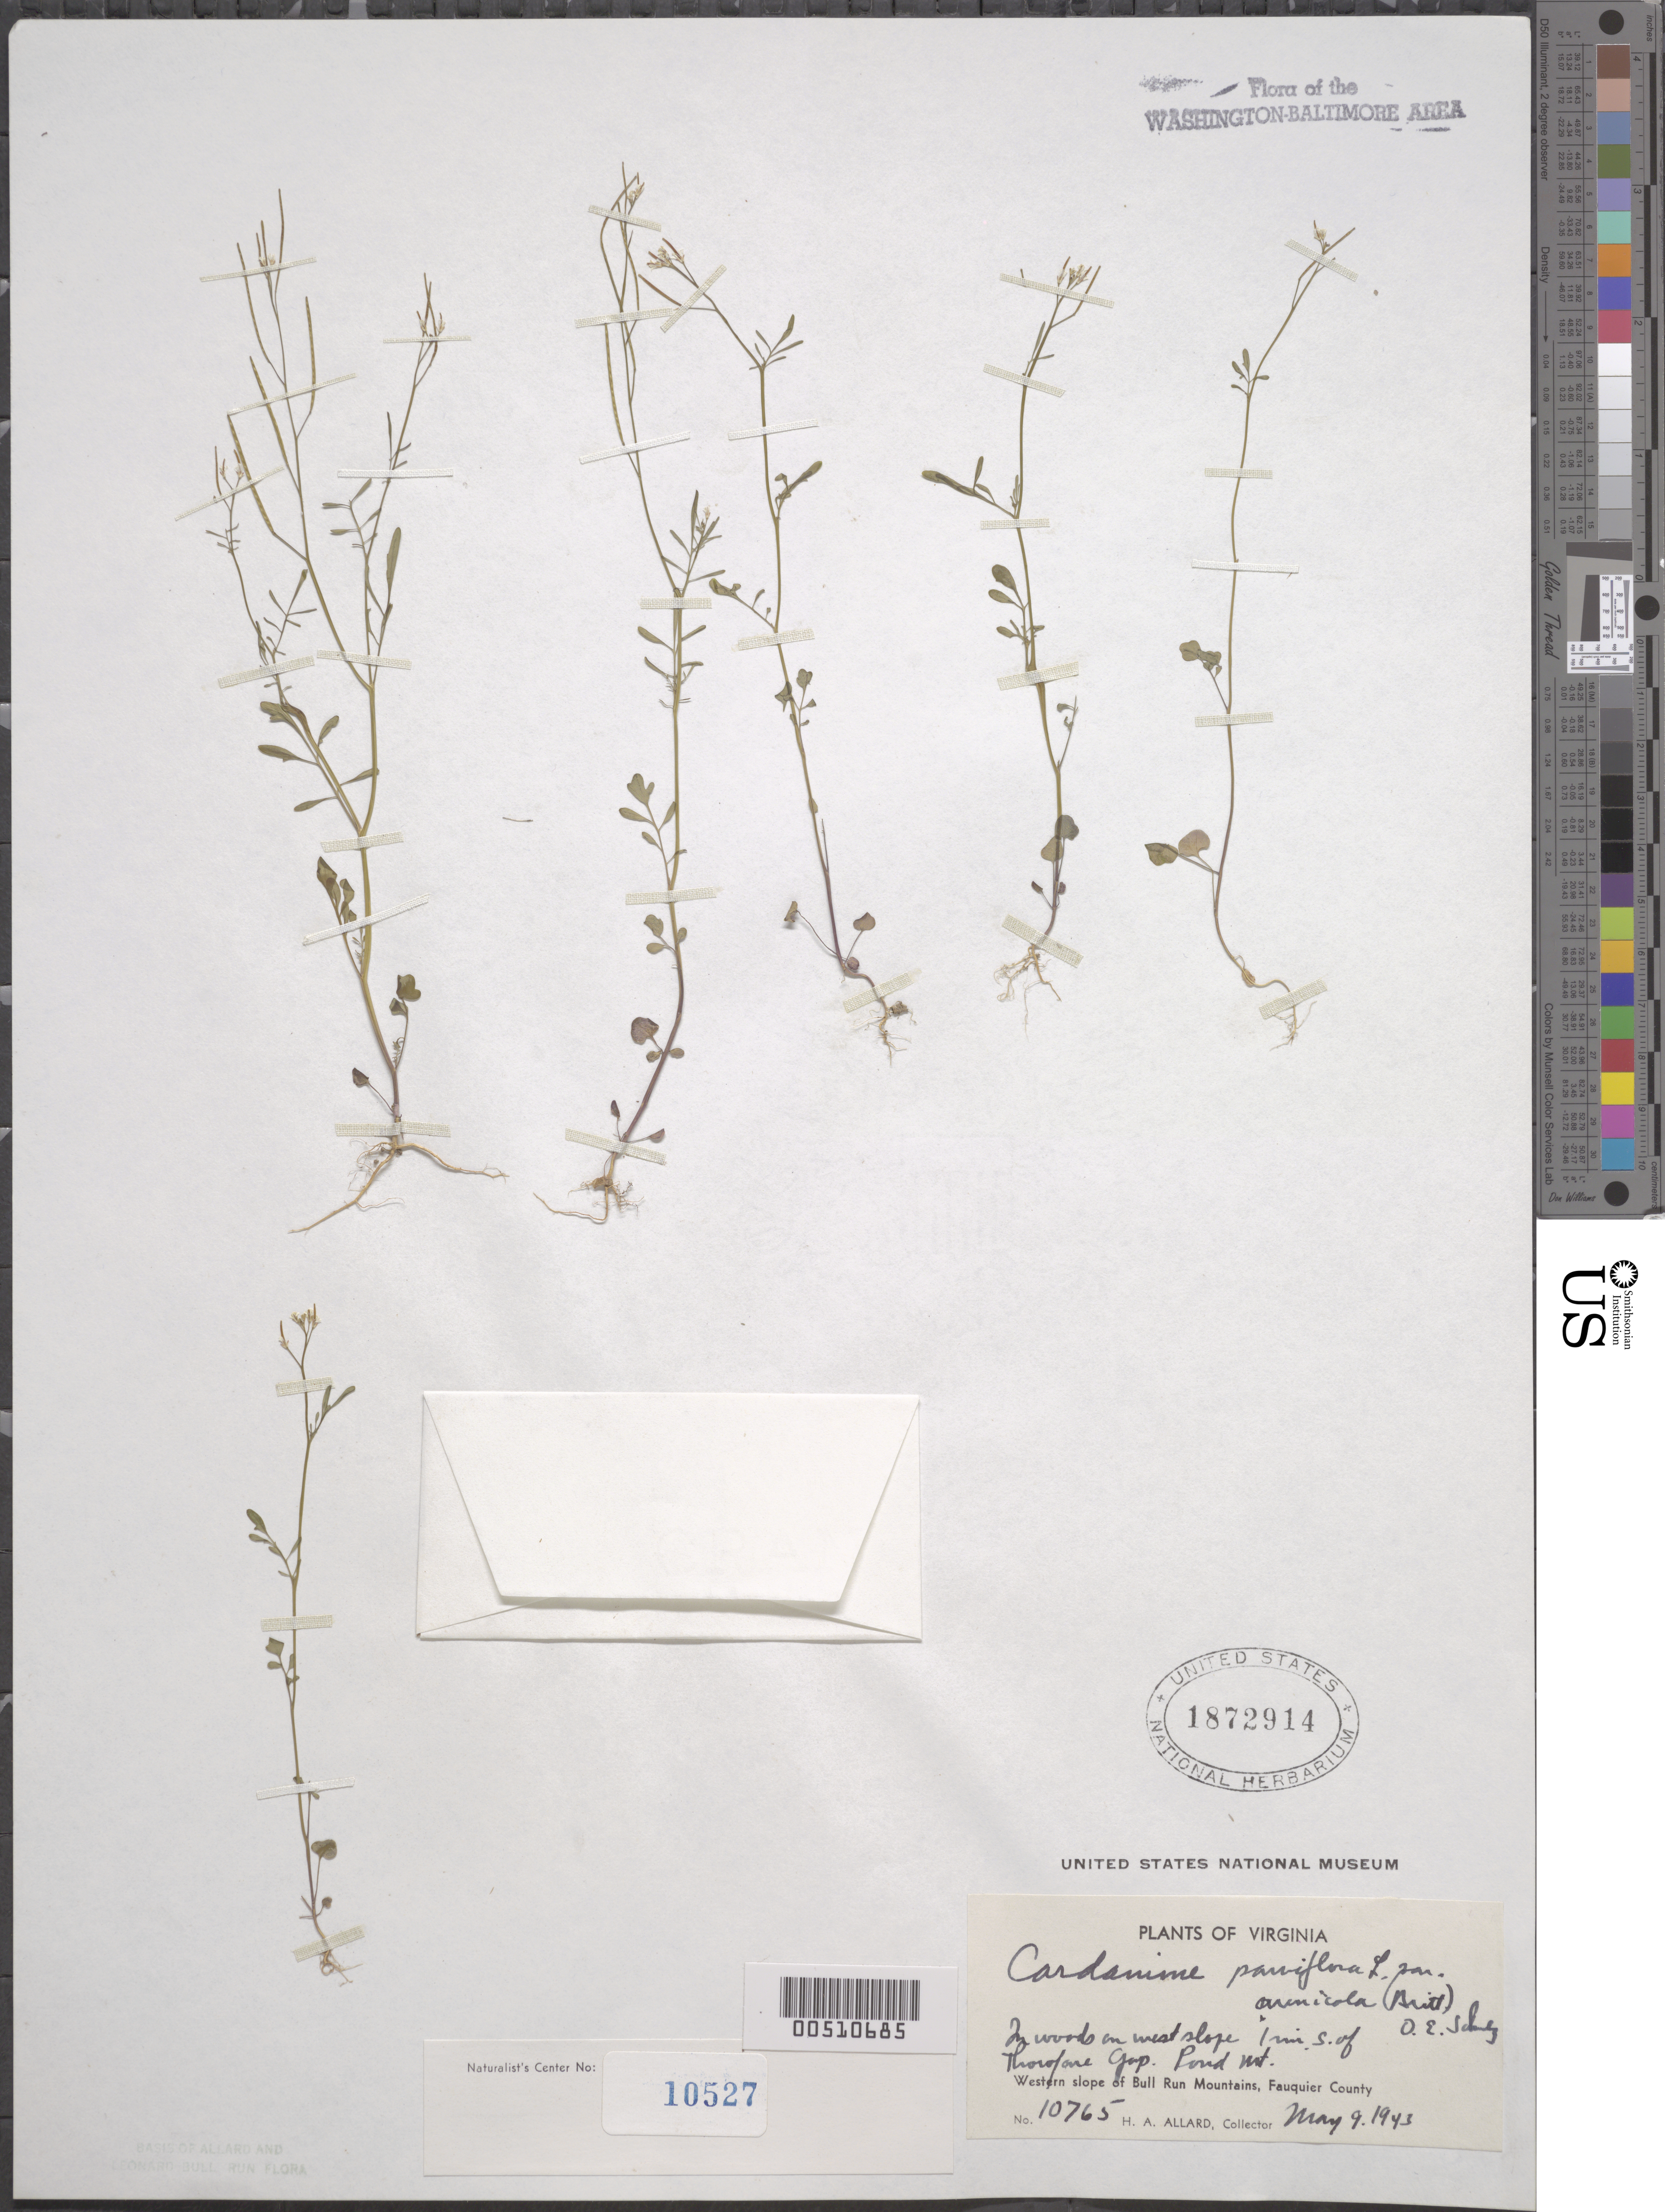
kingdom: Plantae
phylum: Tracheophyta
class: Magnoliopsida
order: Brassicales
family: Brassicaceae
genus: Cardamine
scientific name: Cardamine parviflora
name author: L.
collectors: H. A. Allard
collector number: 10765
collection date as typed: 09 May 1943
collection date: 1943-05-09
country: United States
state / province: Virginia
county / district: Fauquier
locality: S of Thorofare Gap, Pond Mt., W slope of Bull Run Mts. Bull Run Mts.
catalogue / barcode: US 1872914